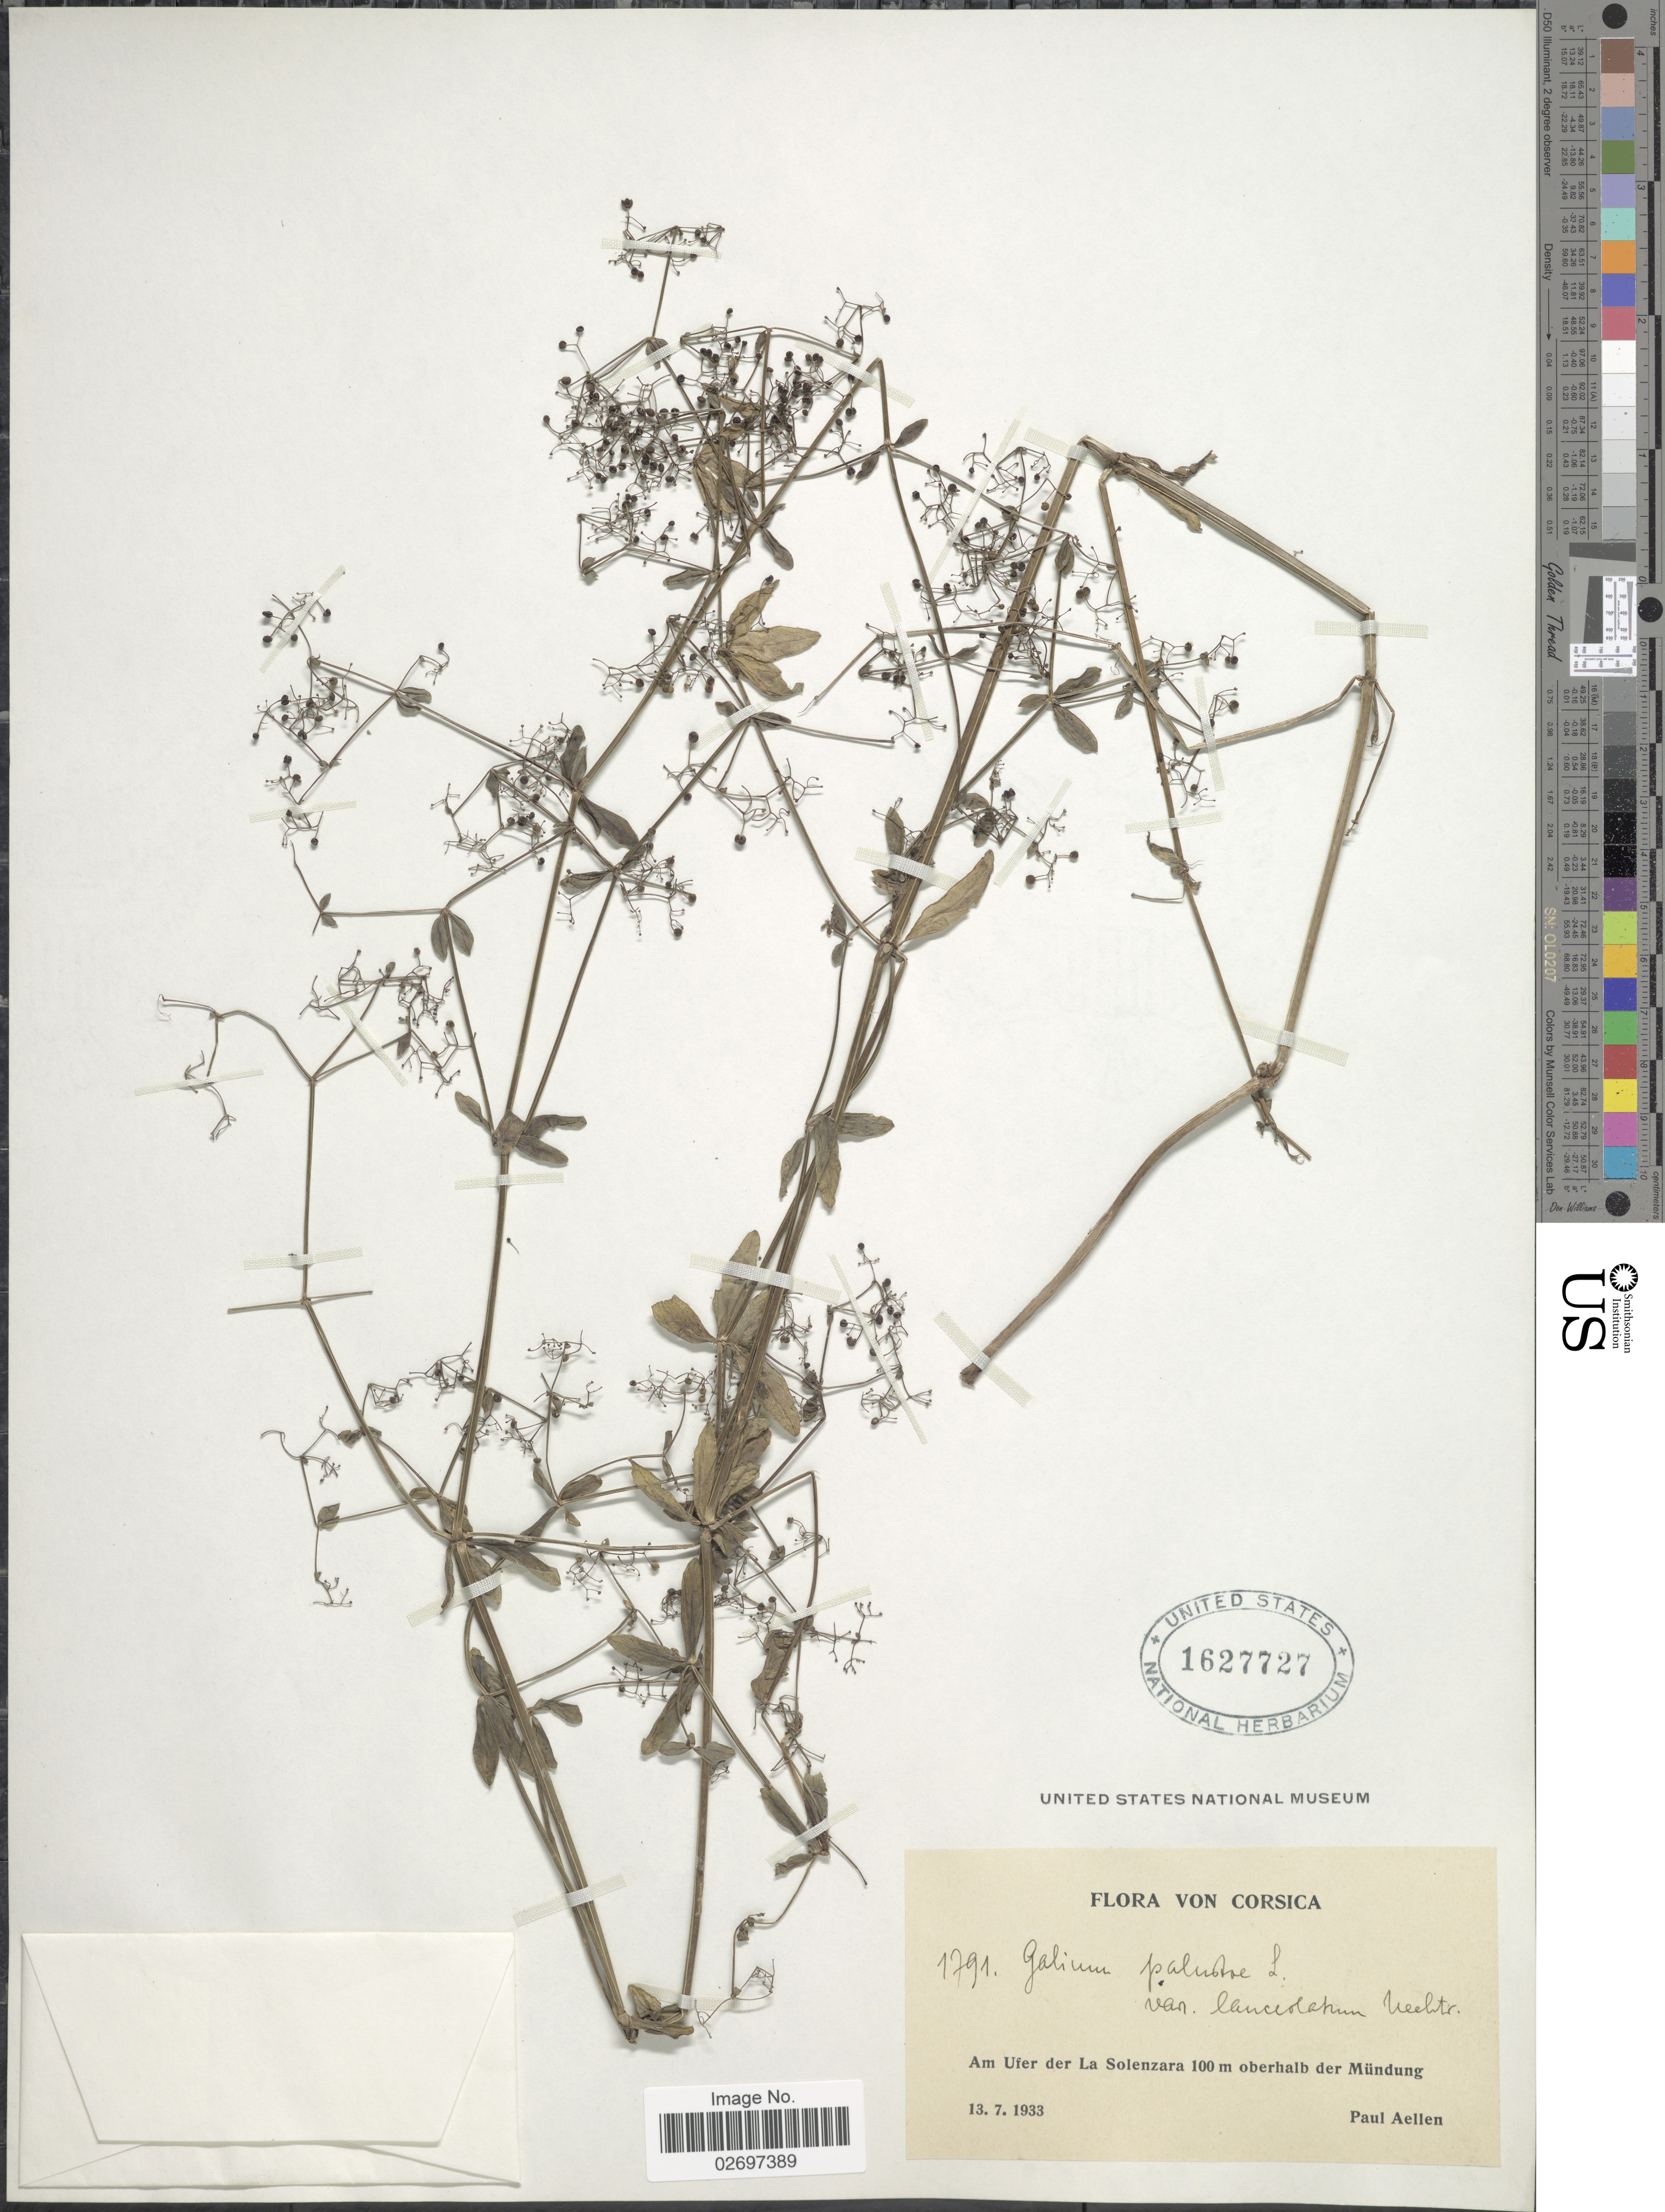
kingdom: Plantae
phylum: Tracheophyta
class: Magnoliopsida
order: Gentianales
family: Rubiaceae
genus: Galium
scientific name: Galium palustre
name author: L.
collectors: P. Aellen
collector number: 1791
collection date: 1933-07-13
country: France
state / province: Corsica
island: Corse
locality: Am Ufer der La Solenzara 100 m oberhalb der Mündung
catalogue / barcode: US 1627727